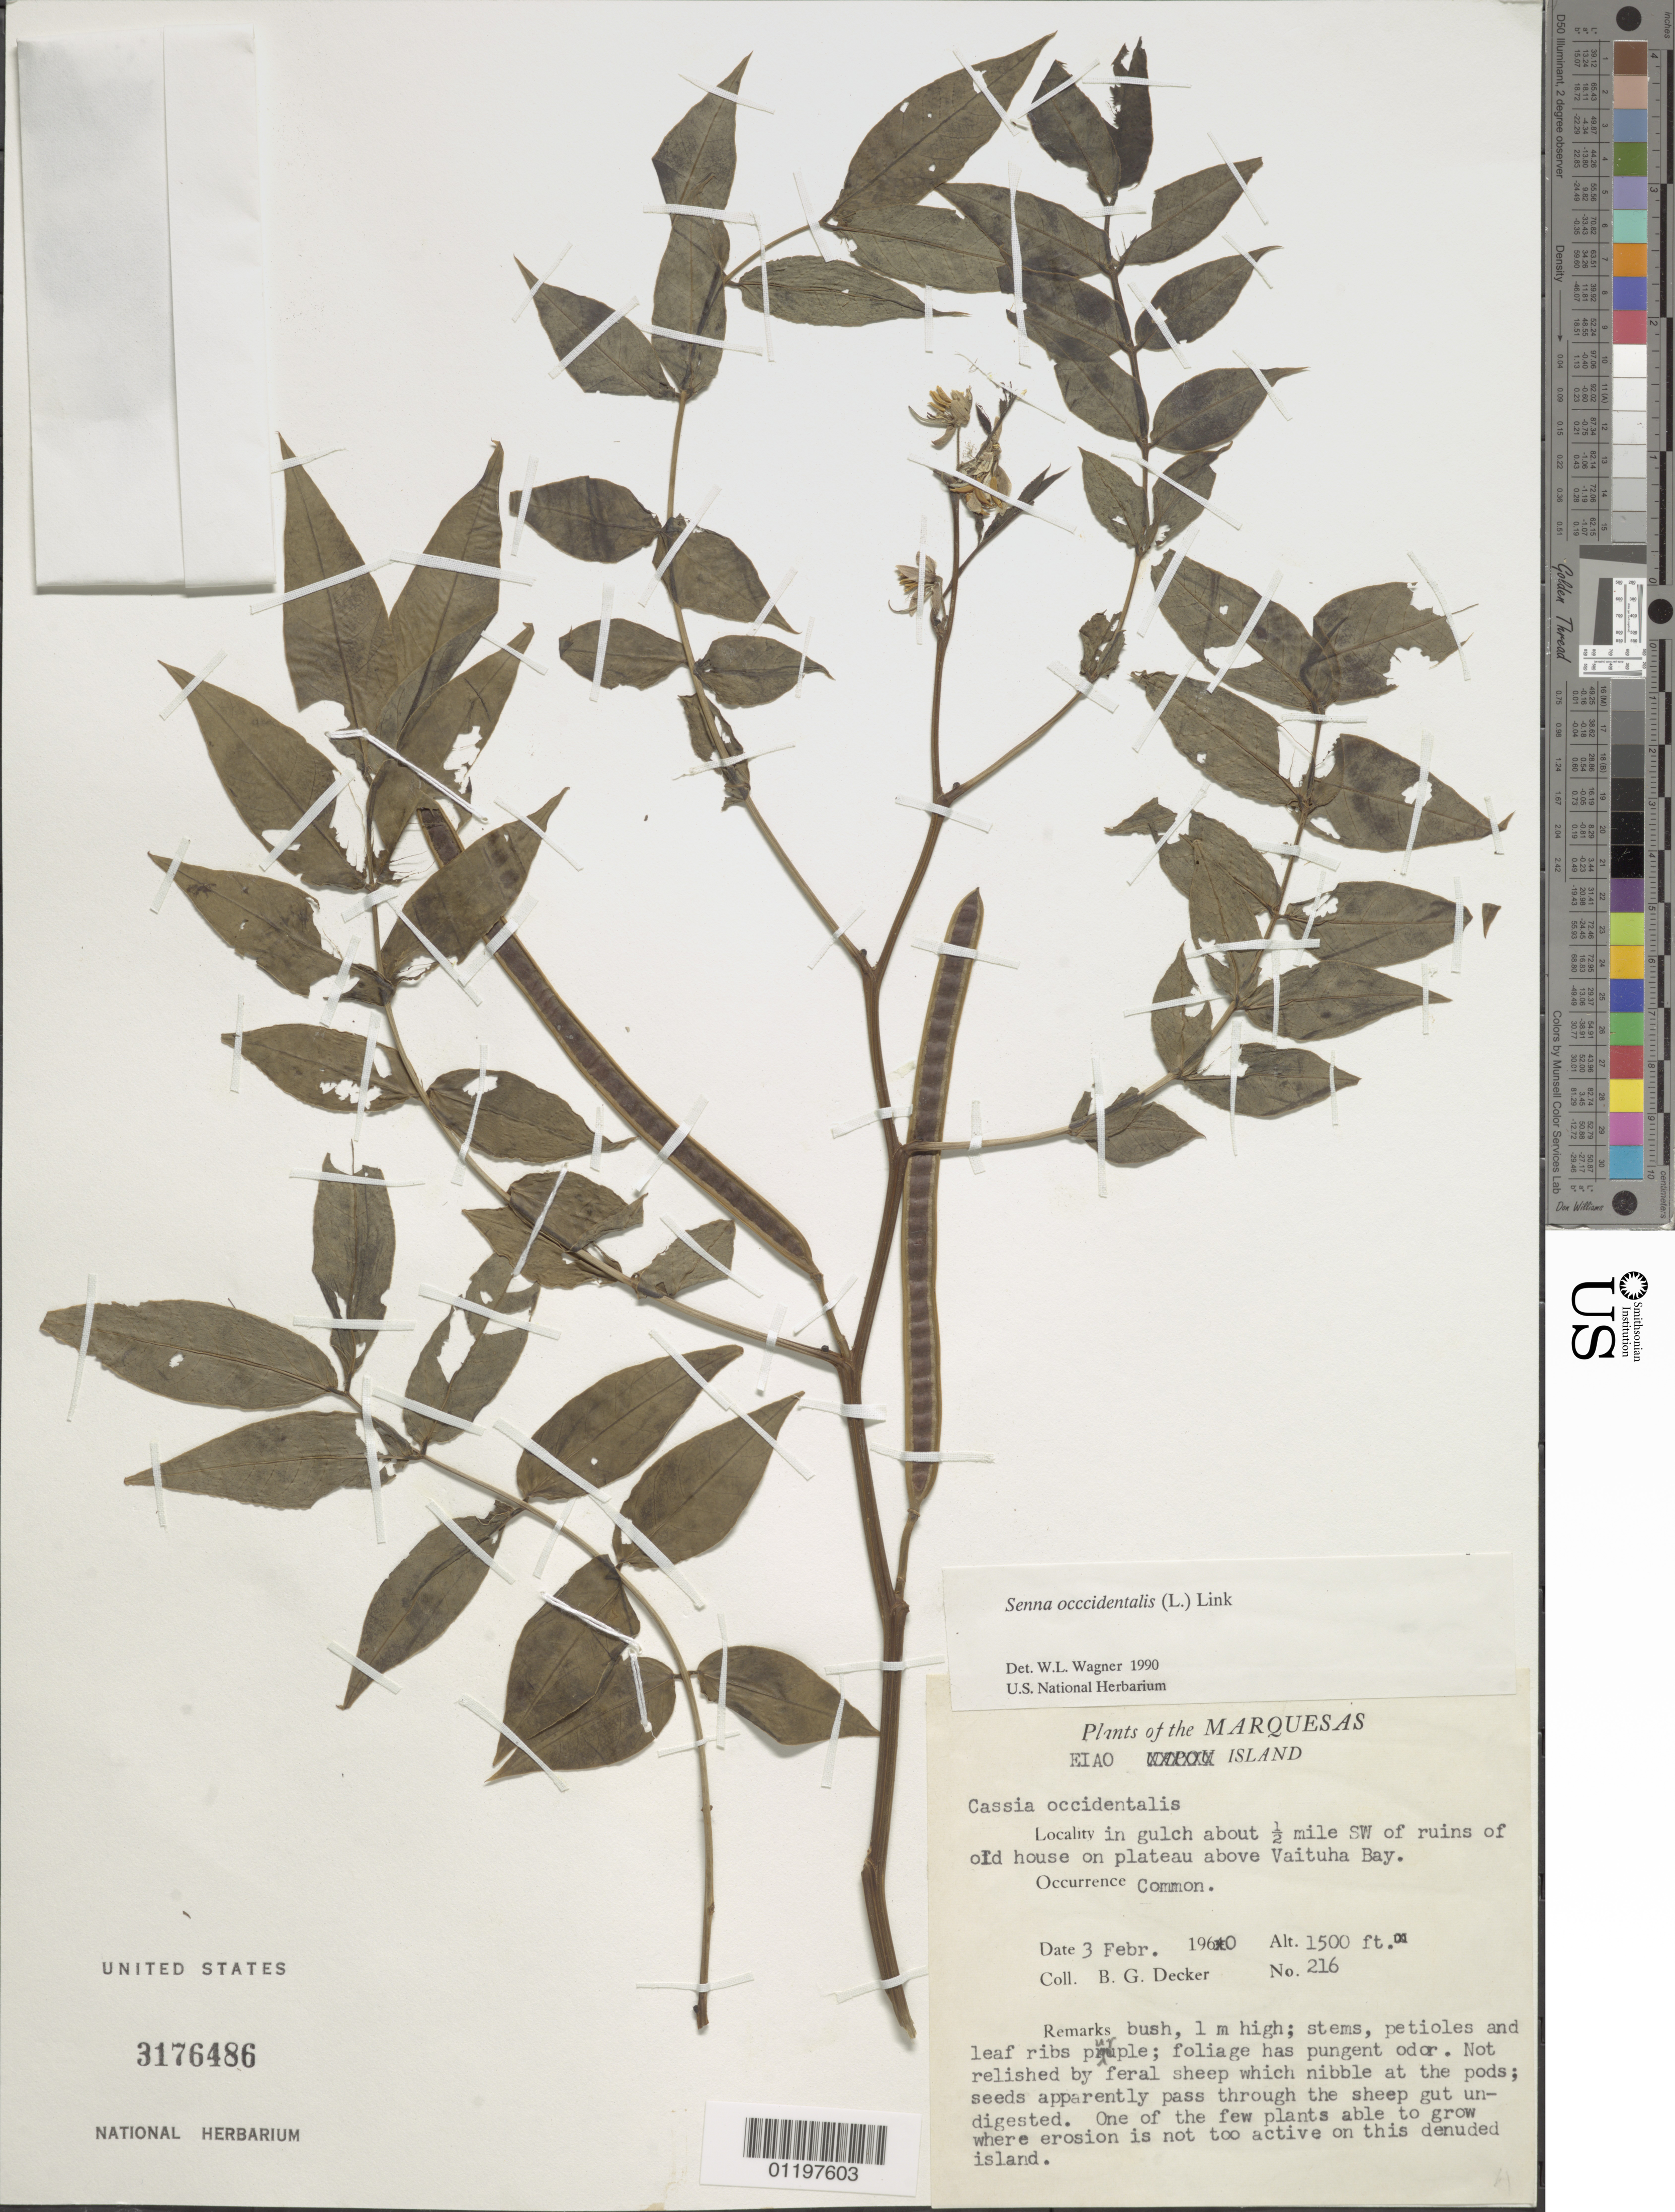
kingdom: Plantae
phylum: Tracheophyta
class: Magnoliopsida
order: Fabales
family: Fabaceae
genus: Senna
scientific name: Senna occidentalis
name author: (L.) Link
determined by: Wagner, W. L., (BOT), Smithsonian Institution - National Museum of Natural History (UNITED STATES)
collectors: B. G. Decker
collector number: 216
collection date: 1960-02-03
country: French Polynesia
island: Eiao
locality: Plateau above Vaituha Bay, about 0.5 mi SW of ruins of old house, in gulch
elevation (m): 457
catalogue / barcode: US 3176486